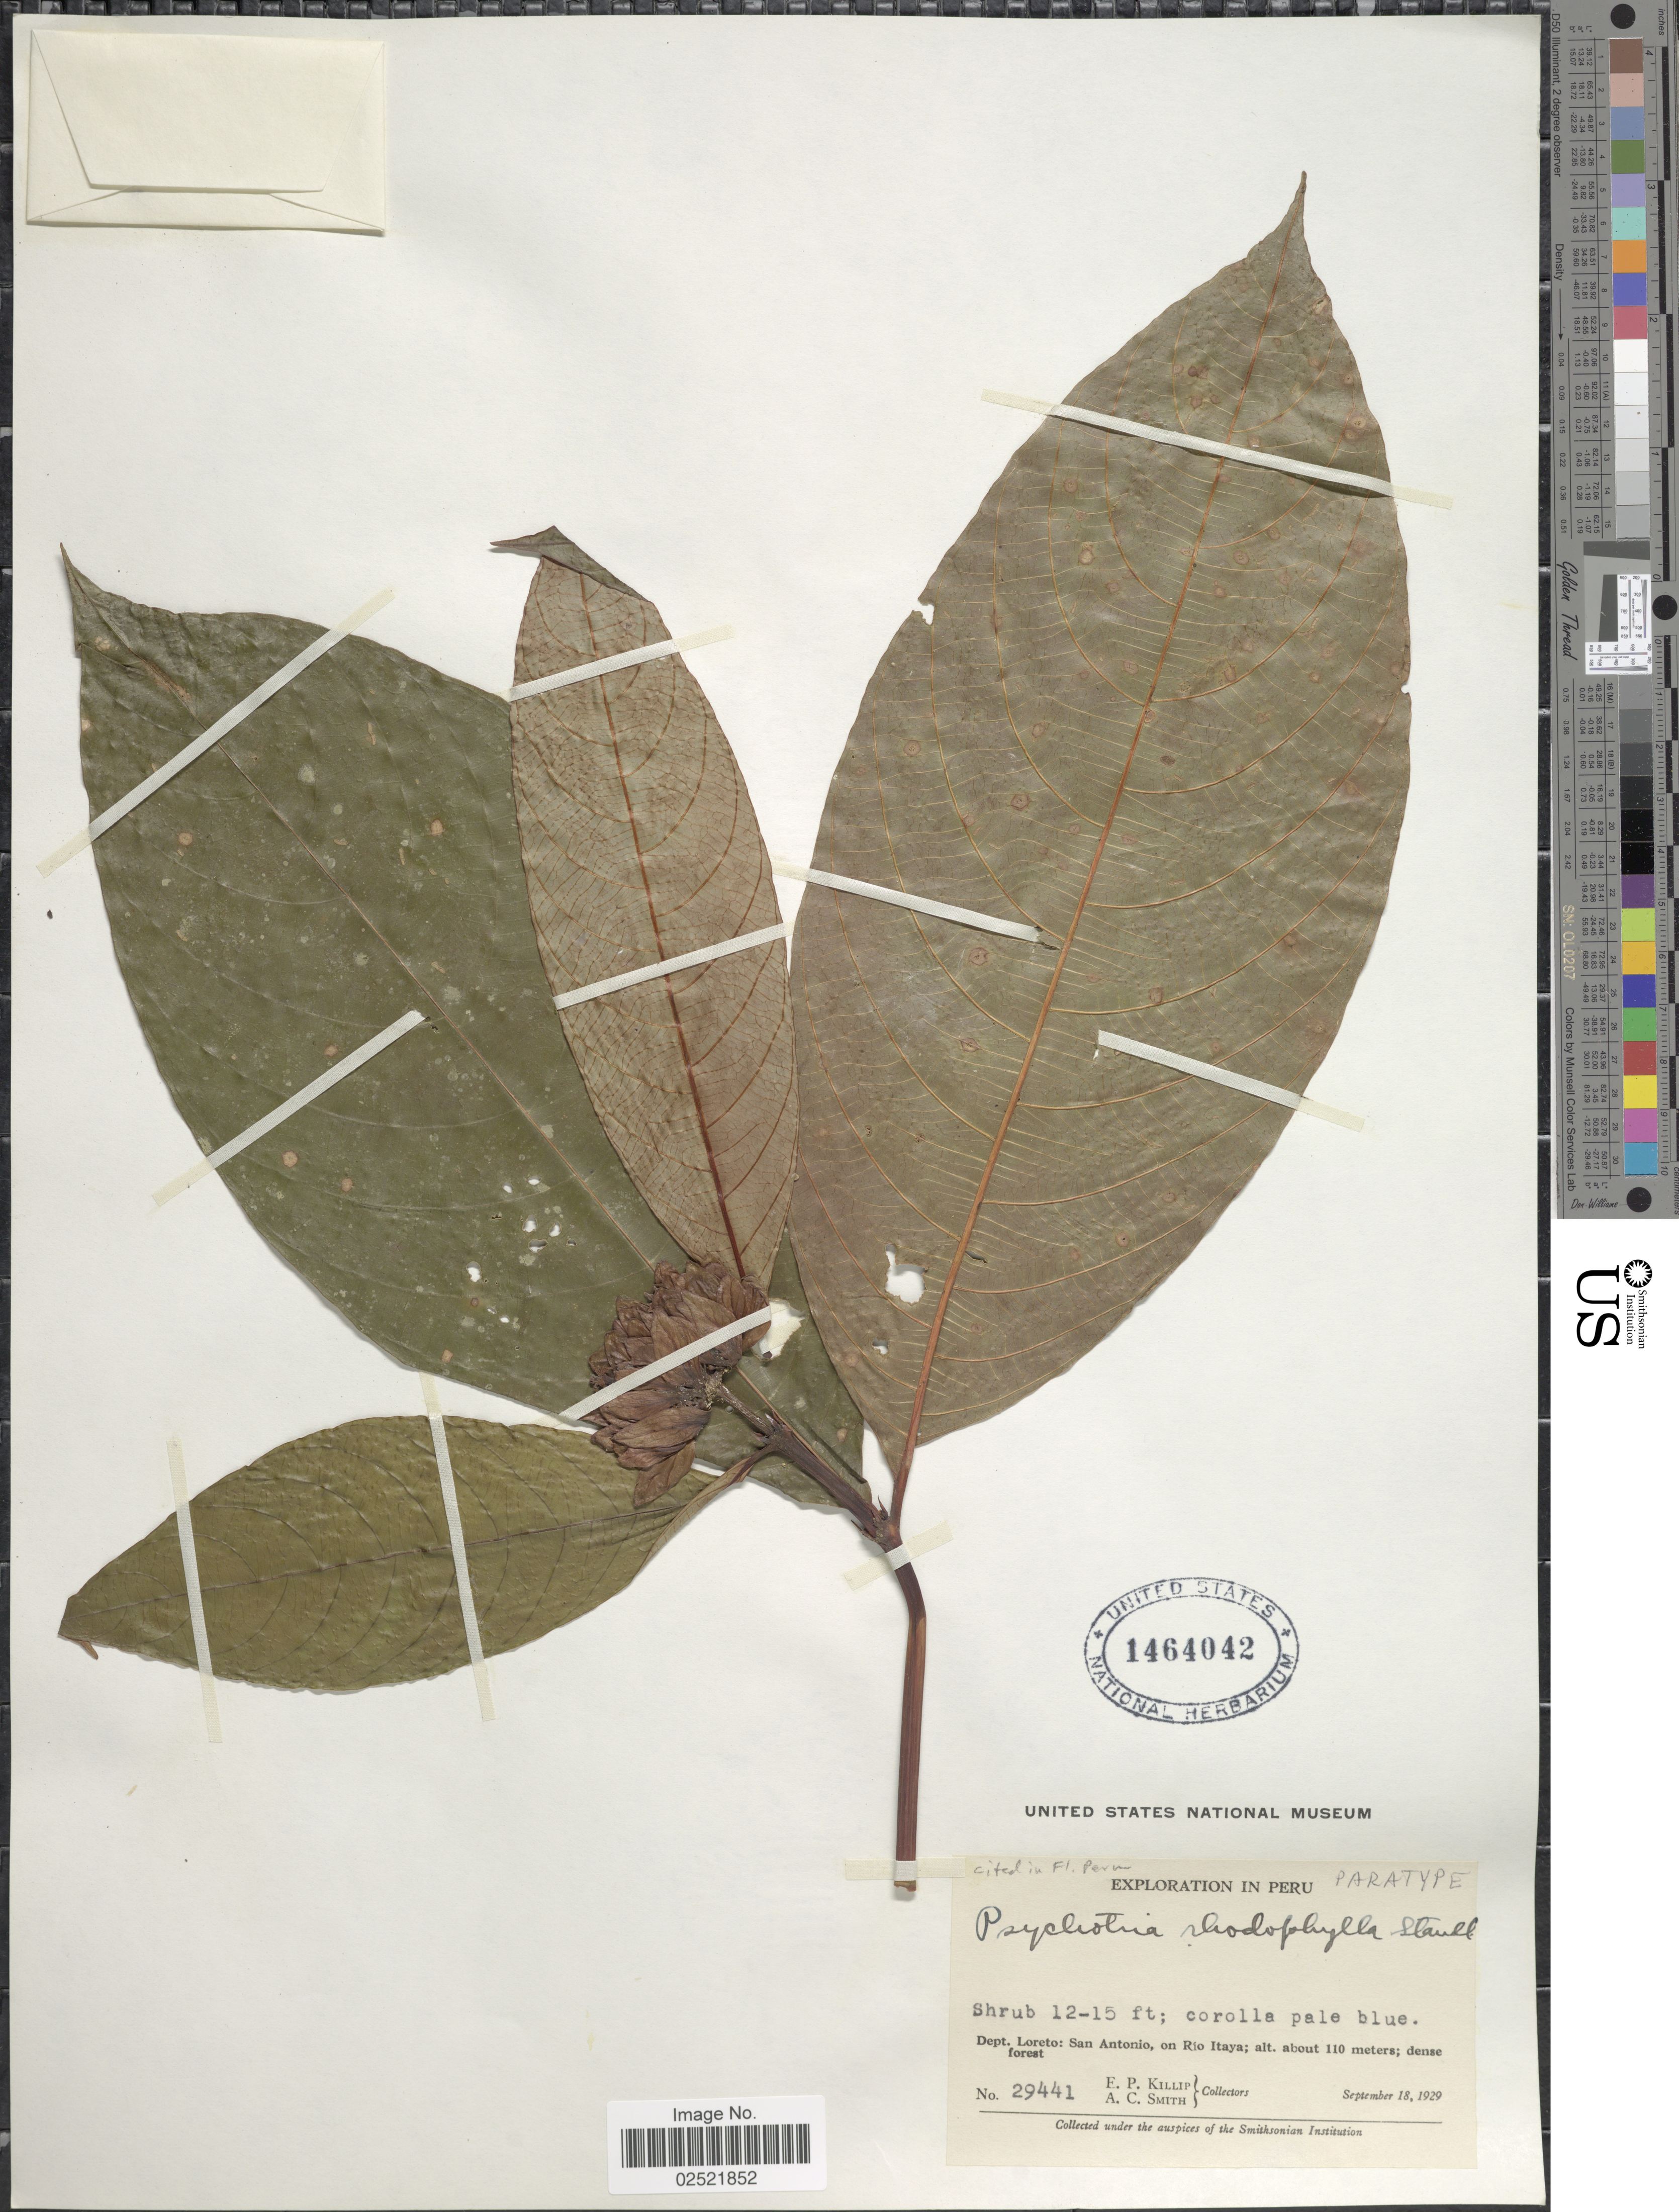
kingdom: Plantae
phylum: Tracheophyta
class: Magnoliopsida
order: Gentianales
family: Rubiaceae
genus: Psychotria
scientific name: Psychotria rhodophylla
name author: Standl.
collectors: E. P. Killip & A. C. Smith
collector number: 29441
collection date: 1929-09-18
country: Peru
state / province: Loreto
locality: San Antonio, on Rio Itaya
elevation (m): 110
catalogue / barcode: US 1464042